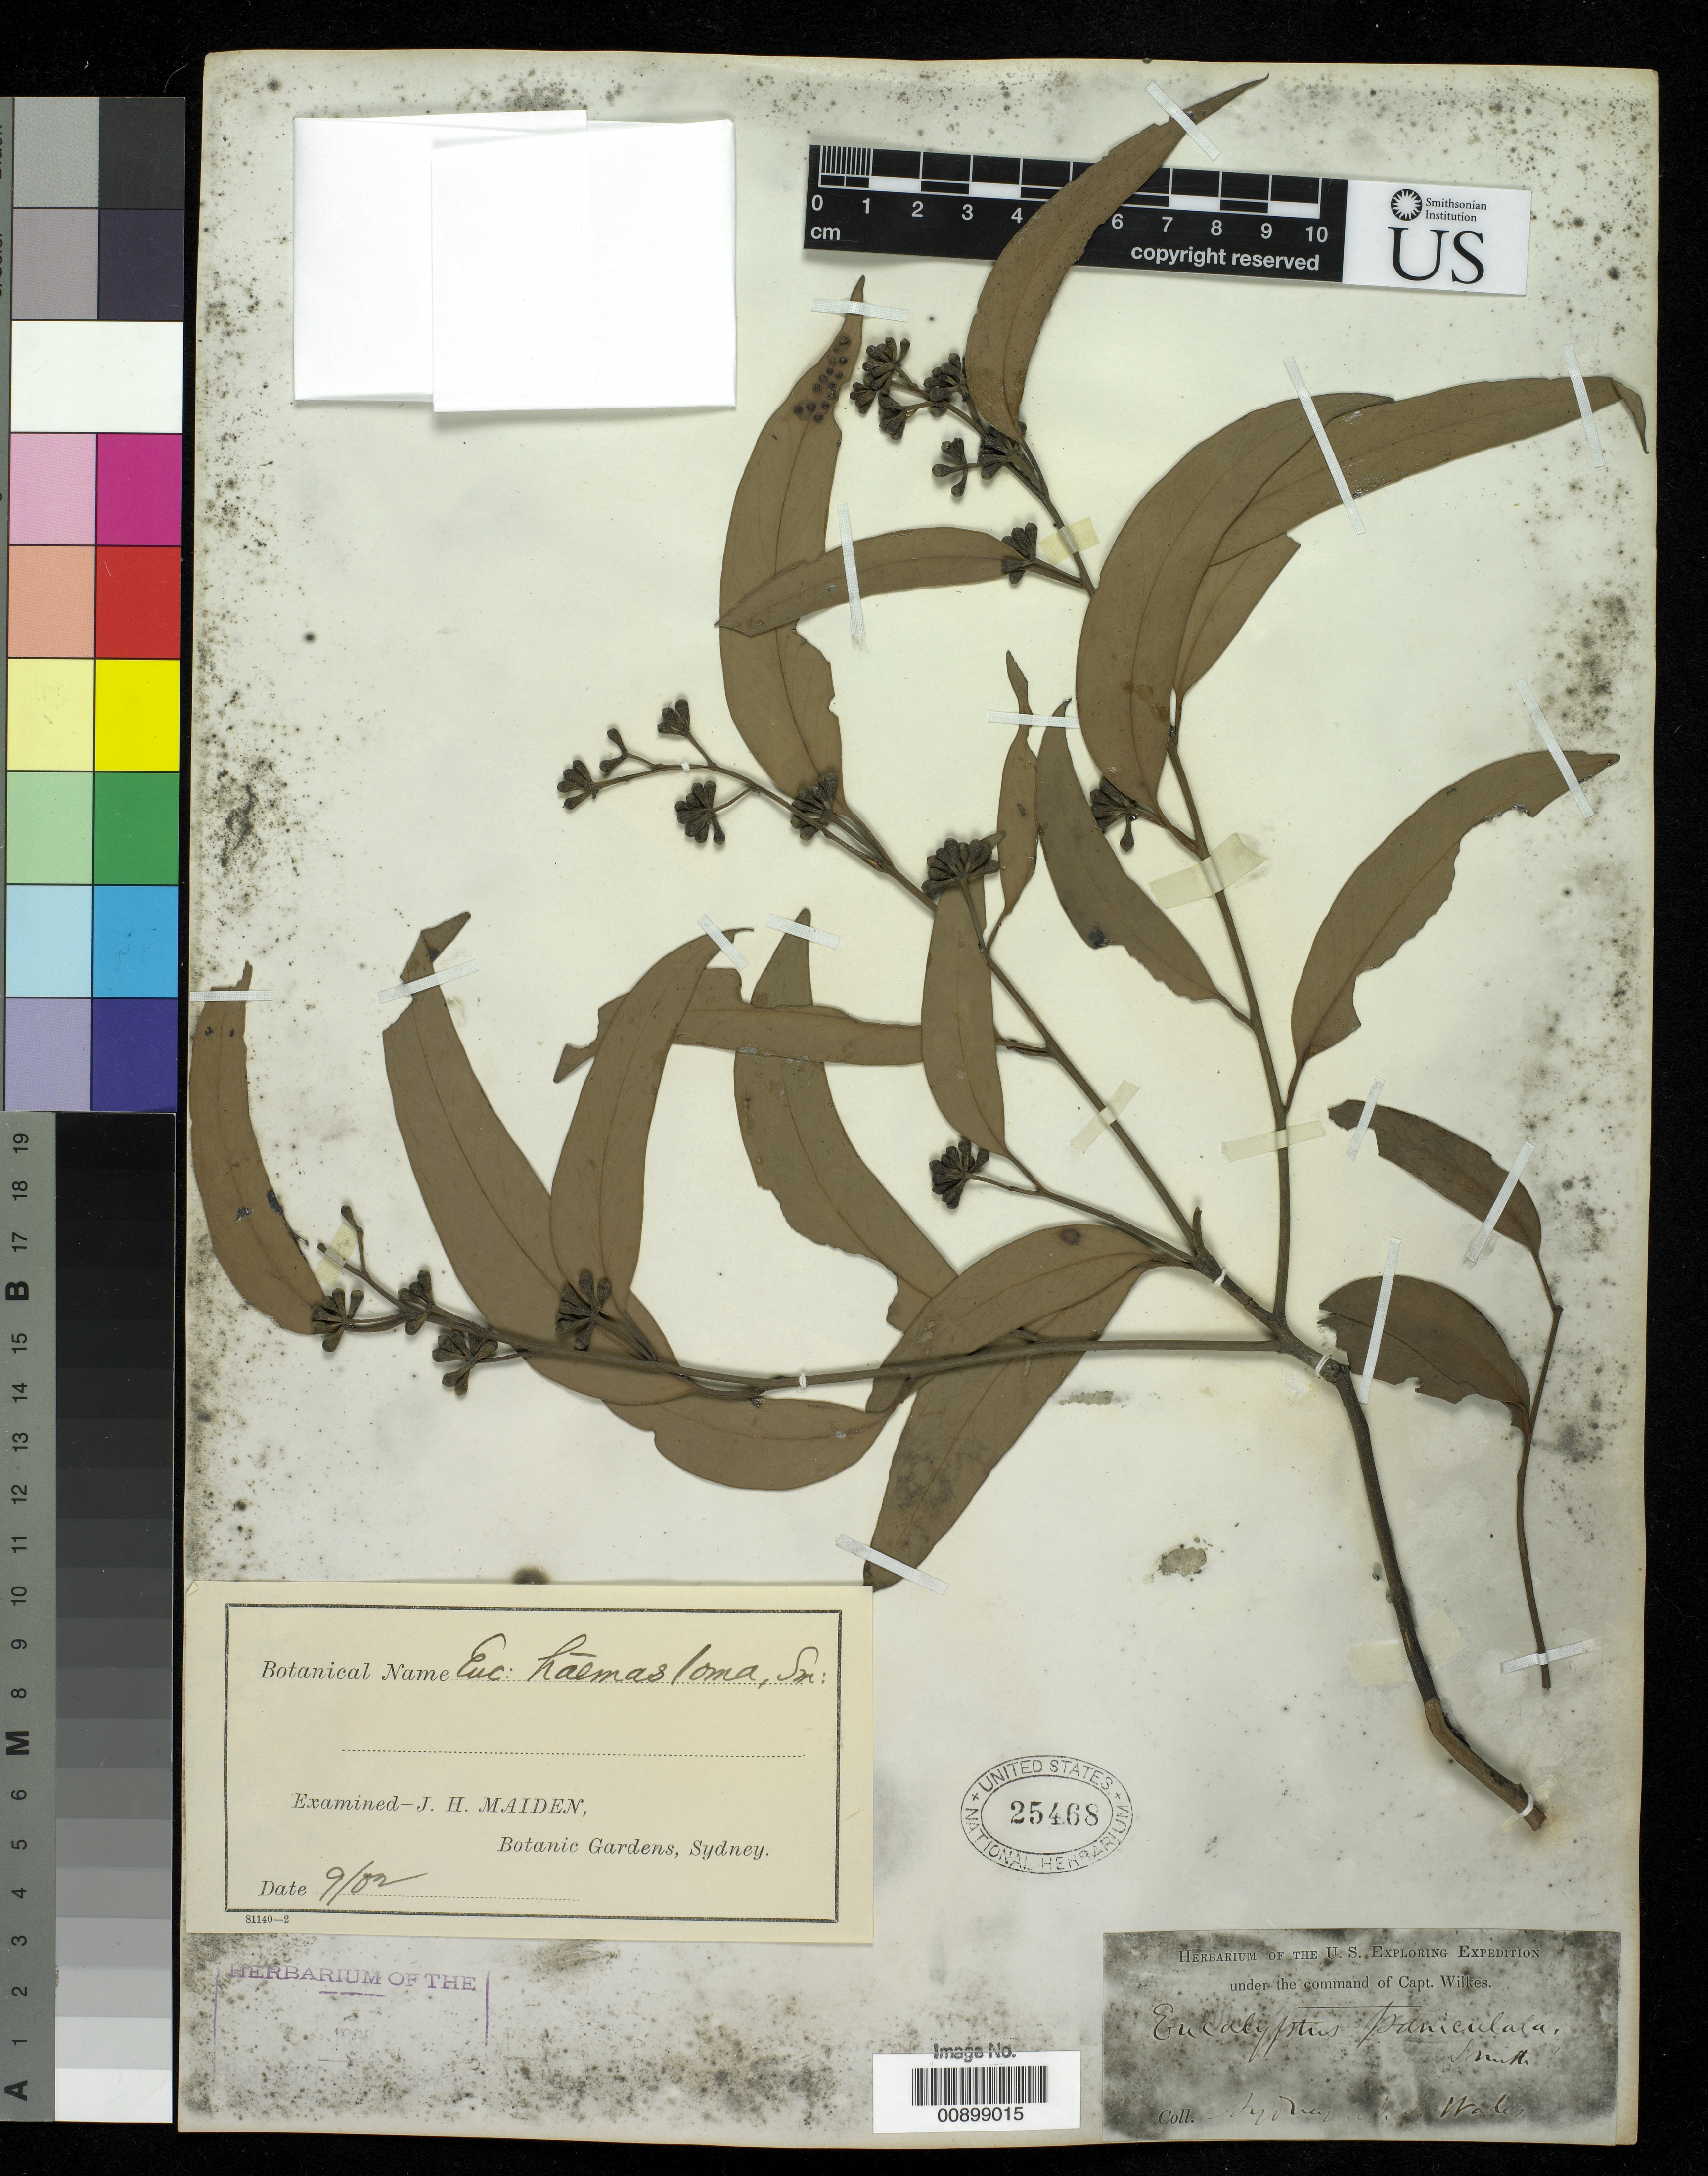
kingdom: Plantae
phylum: Tracheophyta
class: Magnoliopsida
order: Myrtales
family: Myrtaceae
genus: Eucalyptus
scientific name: Eucalyptus haemastoma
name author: Sm.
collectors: Wilkes Explor. Exped.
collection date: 1838/1842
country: Australia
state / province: New South Wales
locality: Sydney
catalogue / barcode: US 25468